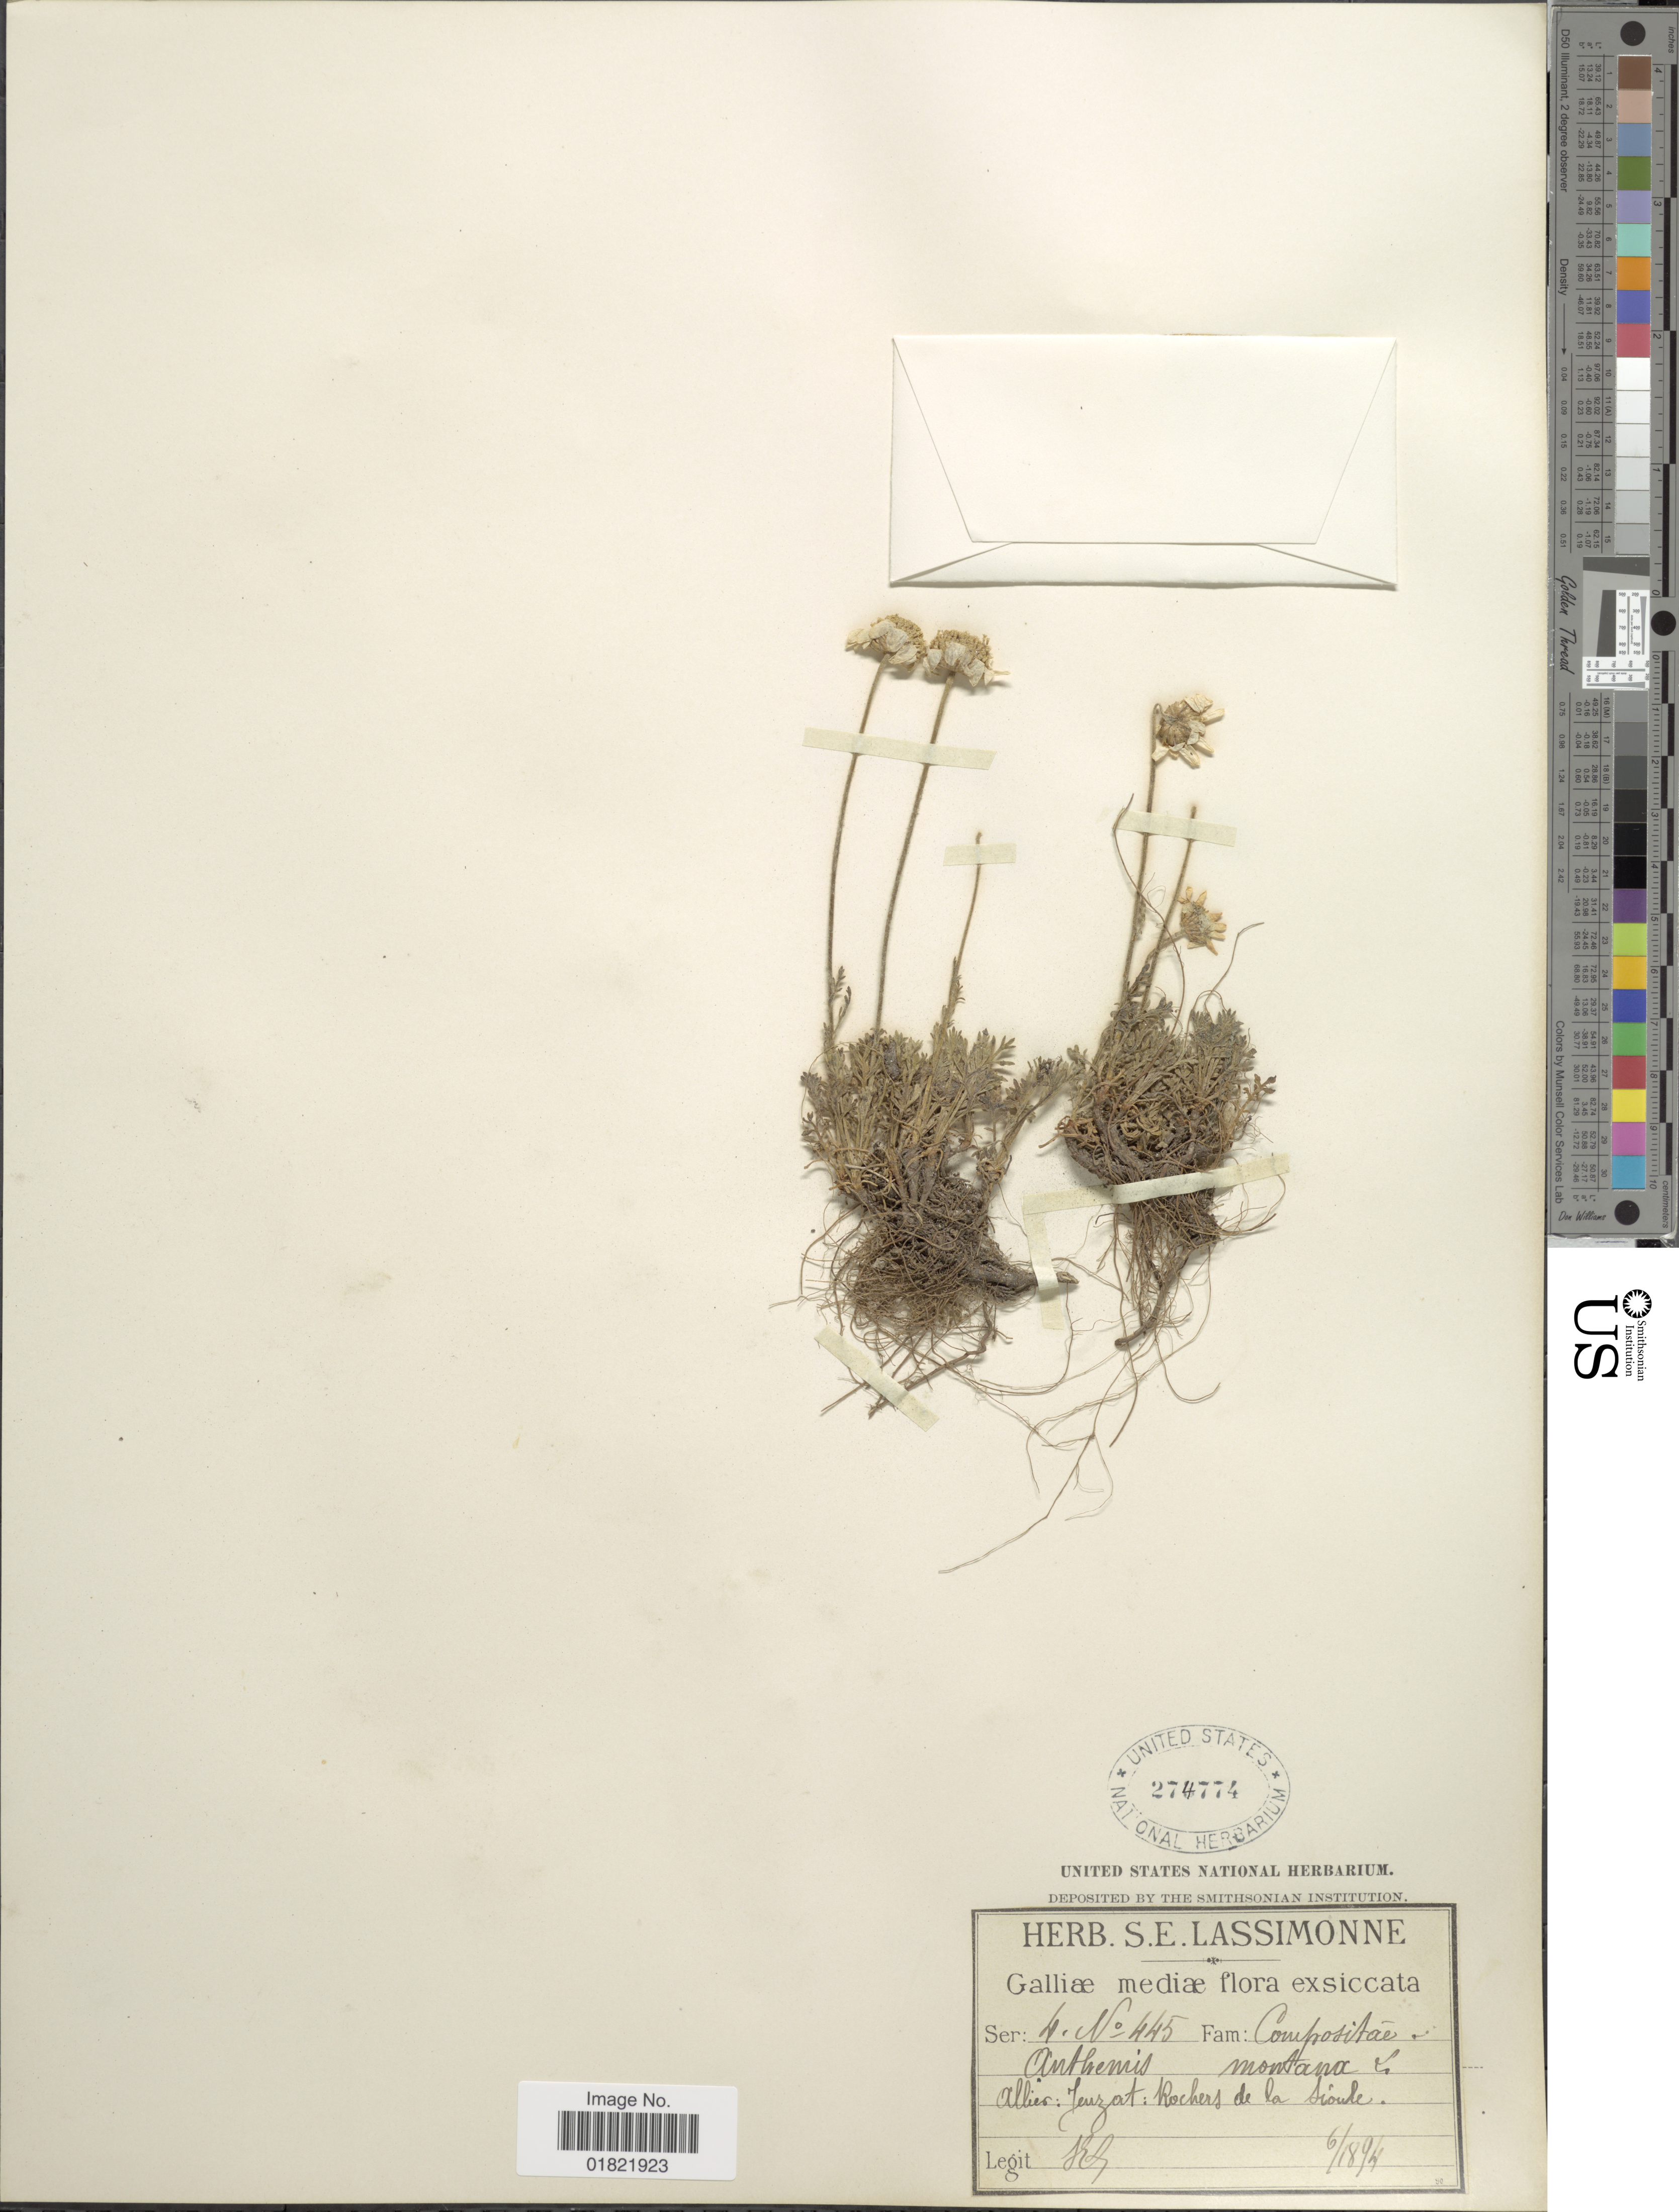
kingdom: Plantae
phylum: Tracheophyta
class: Magnoliopsida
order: Asterales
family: Asteraceae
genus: Anthemis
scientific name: Anthemis montana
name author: L.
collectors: S. Lassimonne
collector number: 445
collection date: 1894-06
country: France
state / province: Auvergne-Rhône-Alpes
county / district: Allier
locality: Galliæ [France]. Allier: Jenzat: Rochers de la Sioule [rocks of the Sioule].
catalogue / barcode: US 274774